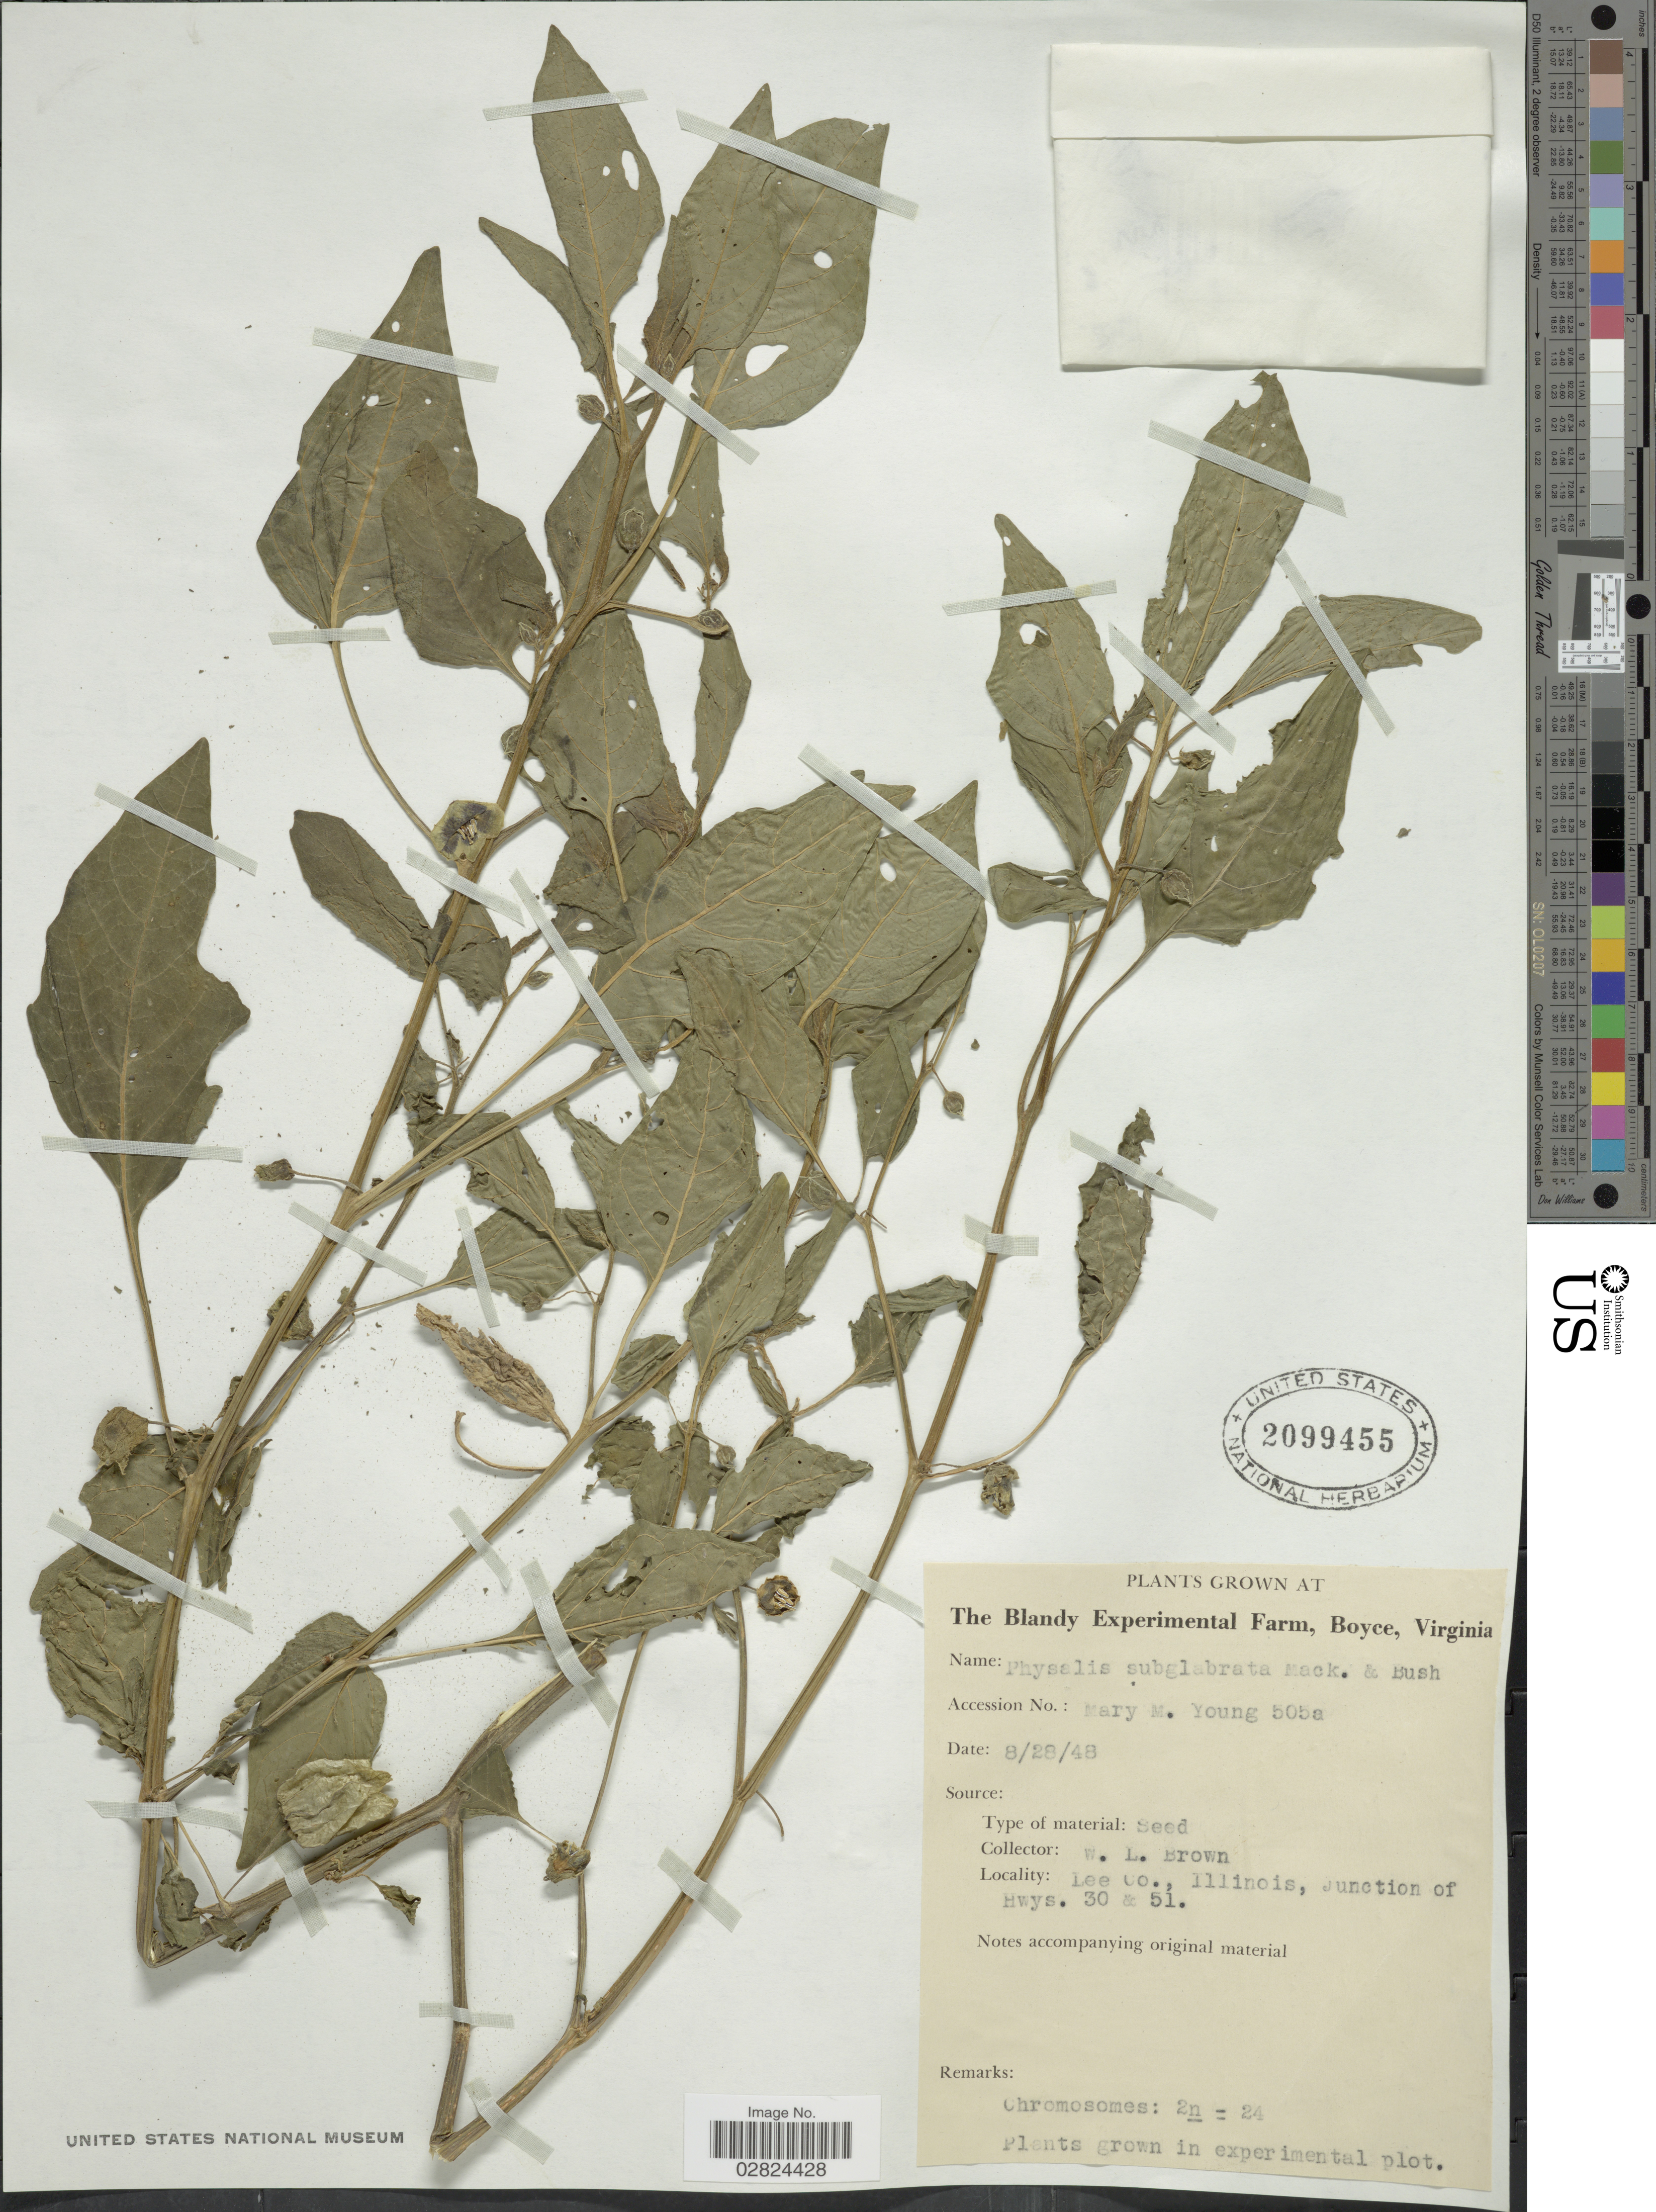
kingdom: Plantae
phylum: Tracheophyta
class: Magnoliopsida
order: Solanales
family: Solanaceae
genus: Physalis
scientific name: Physalis subglabrata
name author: Mack. & Bush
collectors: W. L. Brown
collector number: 505a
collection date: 1948-08-28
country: United States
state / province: Virginia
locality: The Blandy Experimental Farm, Boyce.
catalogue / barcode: US 2099455